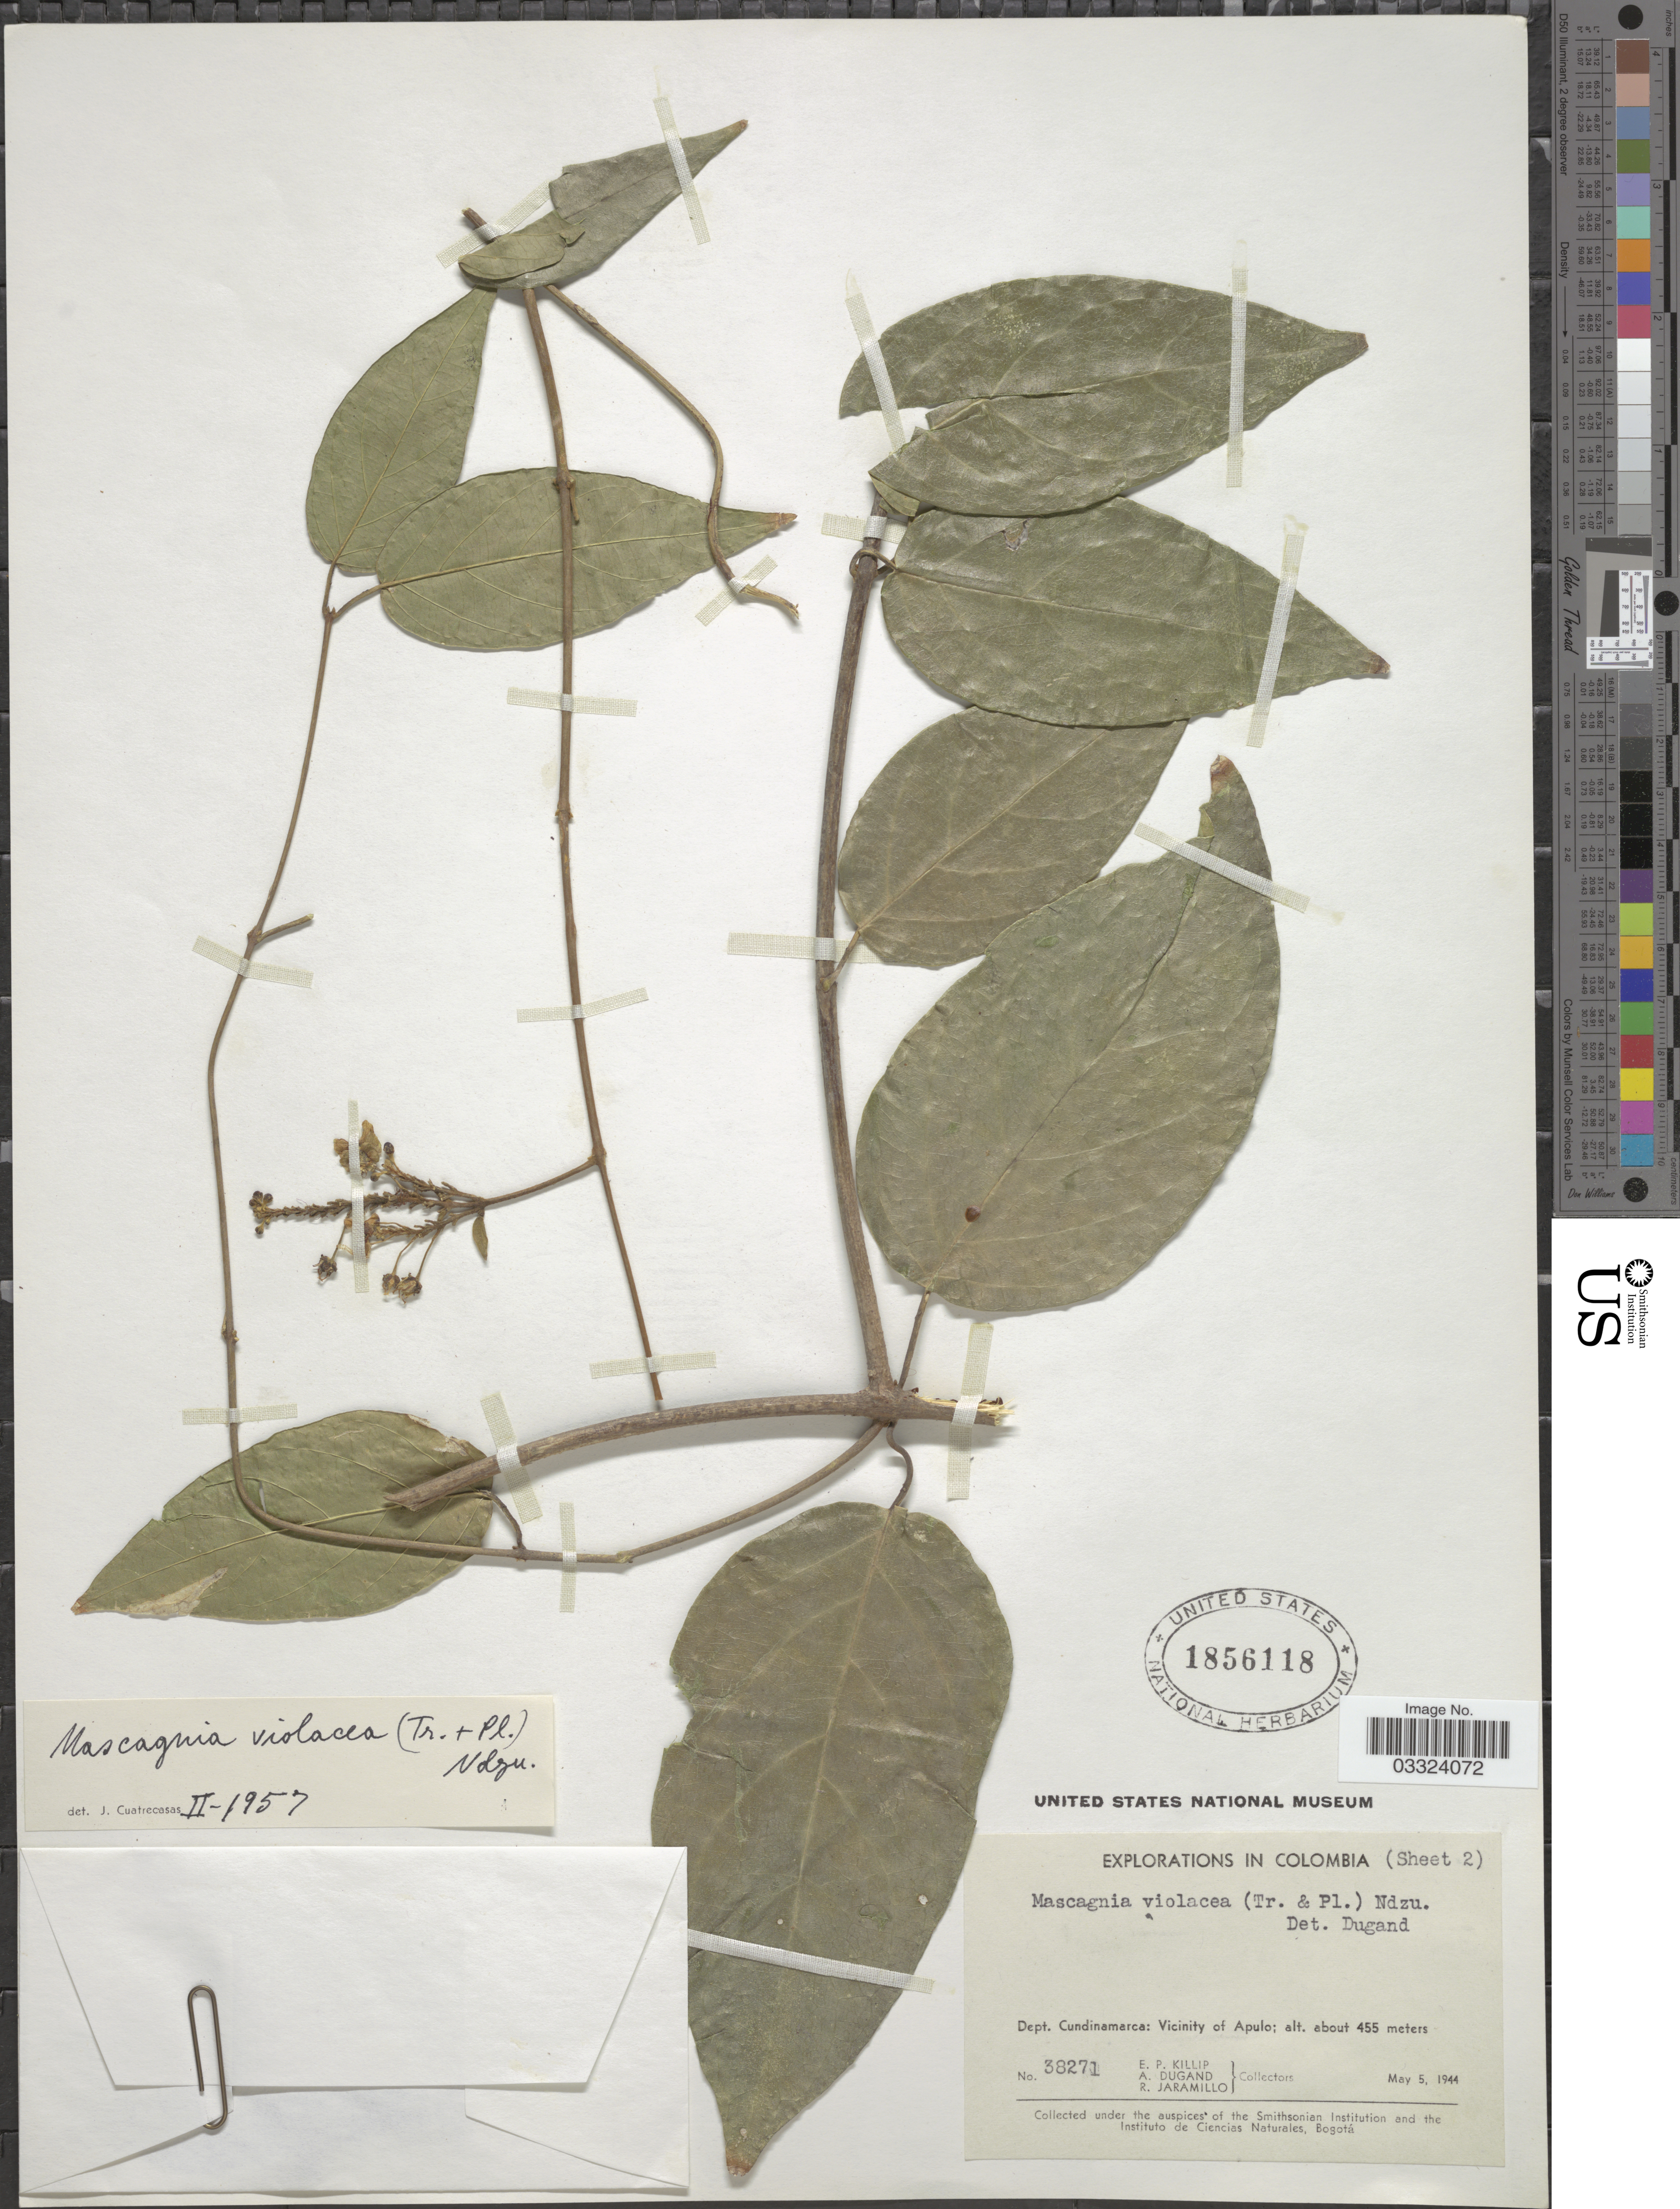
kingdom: Plantae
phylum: Tracheophyta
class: Magnoliopsida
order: Malpighiales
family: Malpighiaceae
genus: Mascagnia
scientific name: Mascagnia violacea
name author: (Triana & Planch.) Nied.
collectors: E. P. Killip, A. Dugand & R. Jaramillo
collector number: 38271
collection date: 1944-05-05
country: Colombia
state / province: Cundinamarca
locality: Dept. Cundinamarca: Vicinity of Apulo.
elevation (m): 455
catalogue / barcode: US 1856118